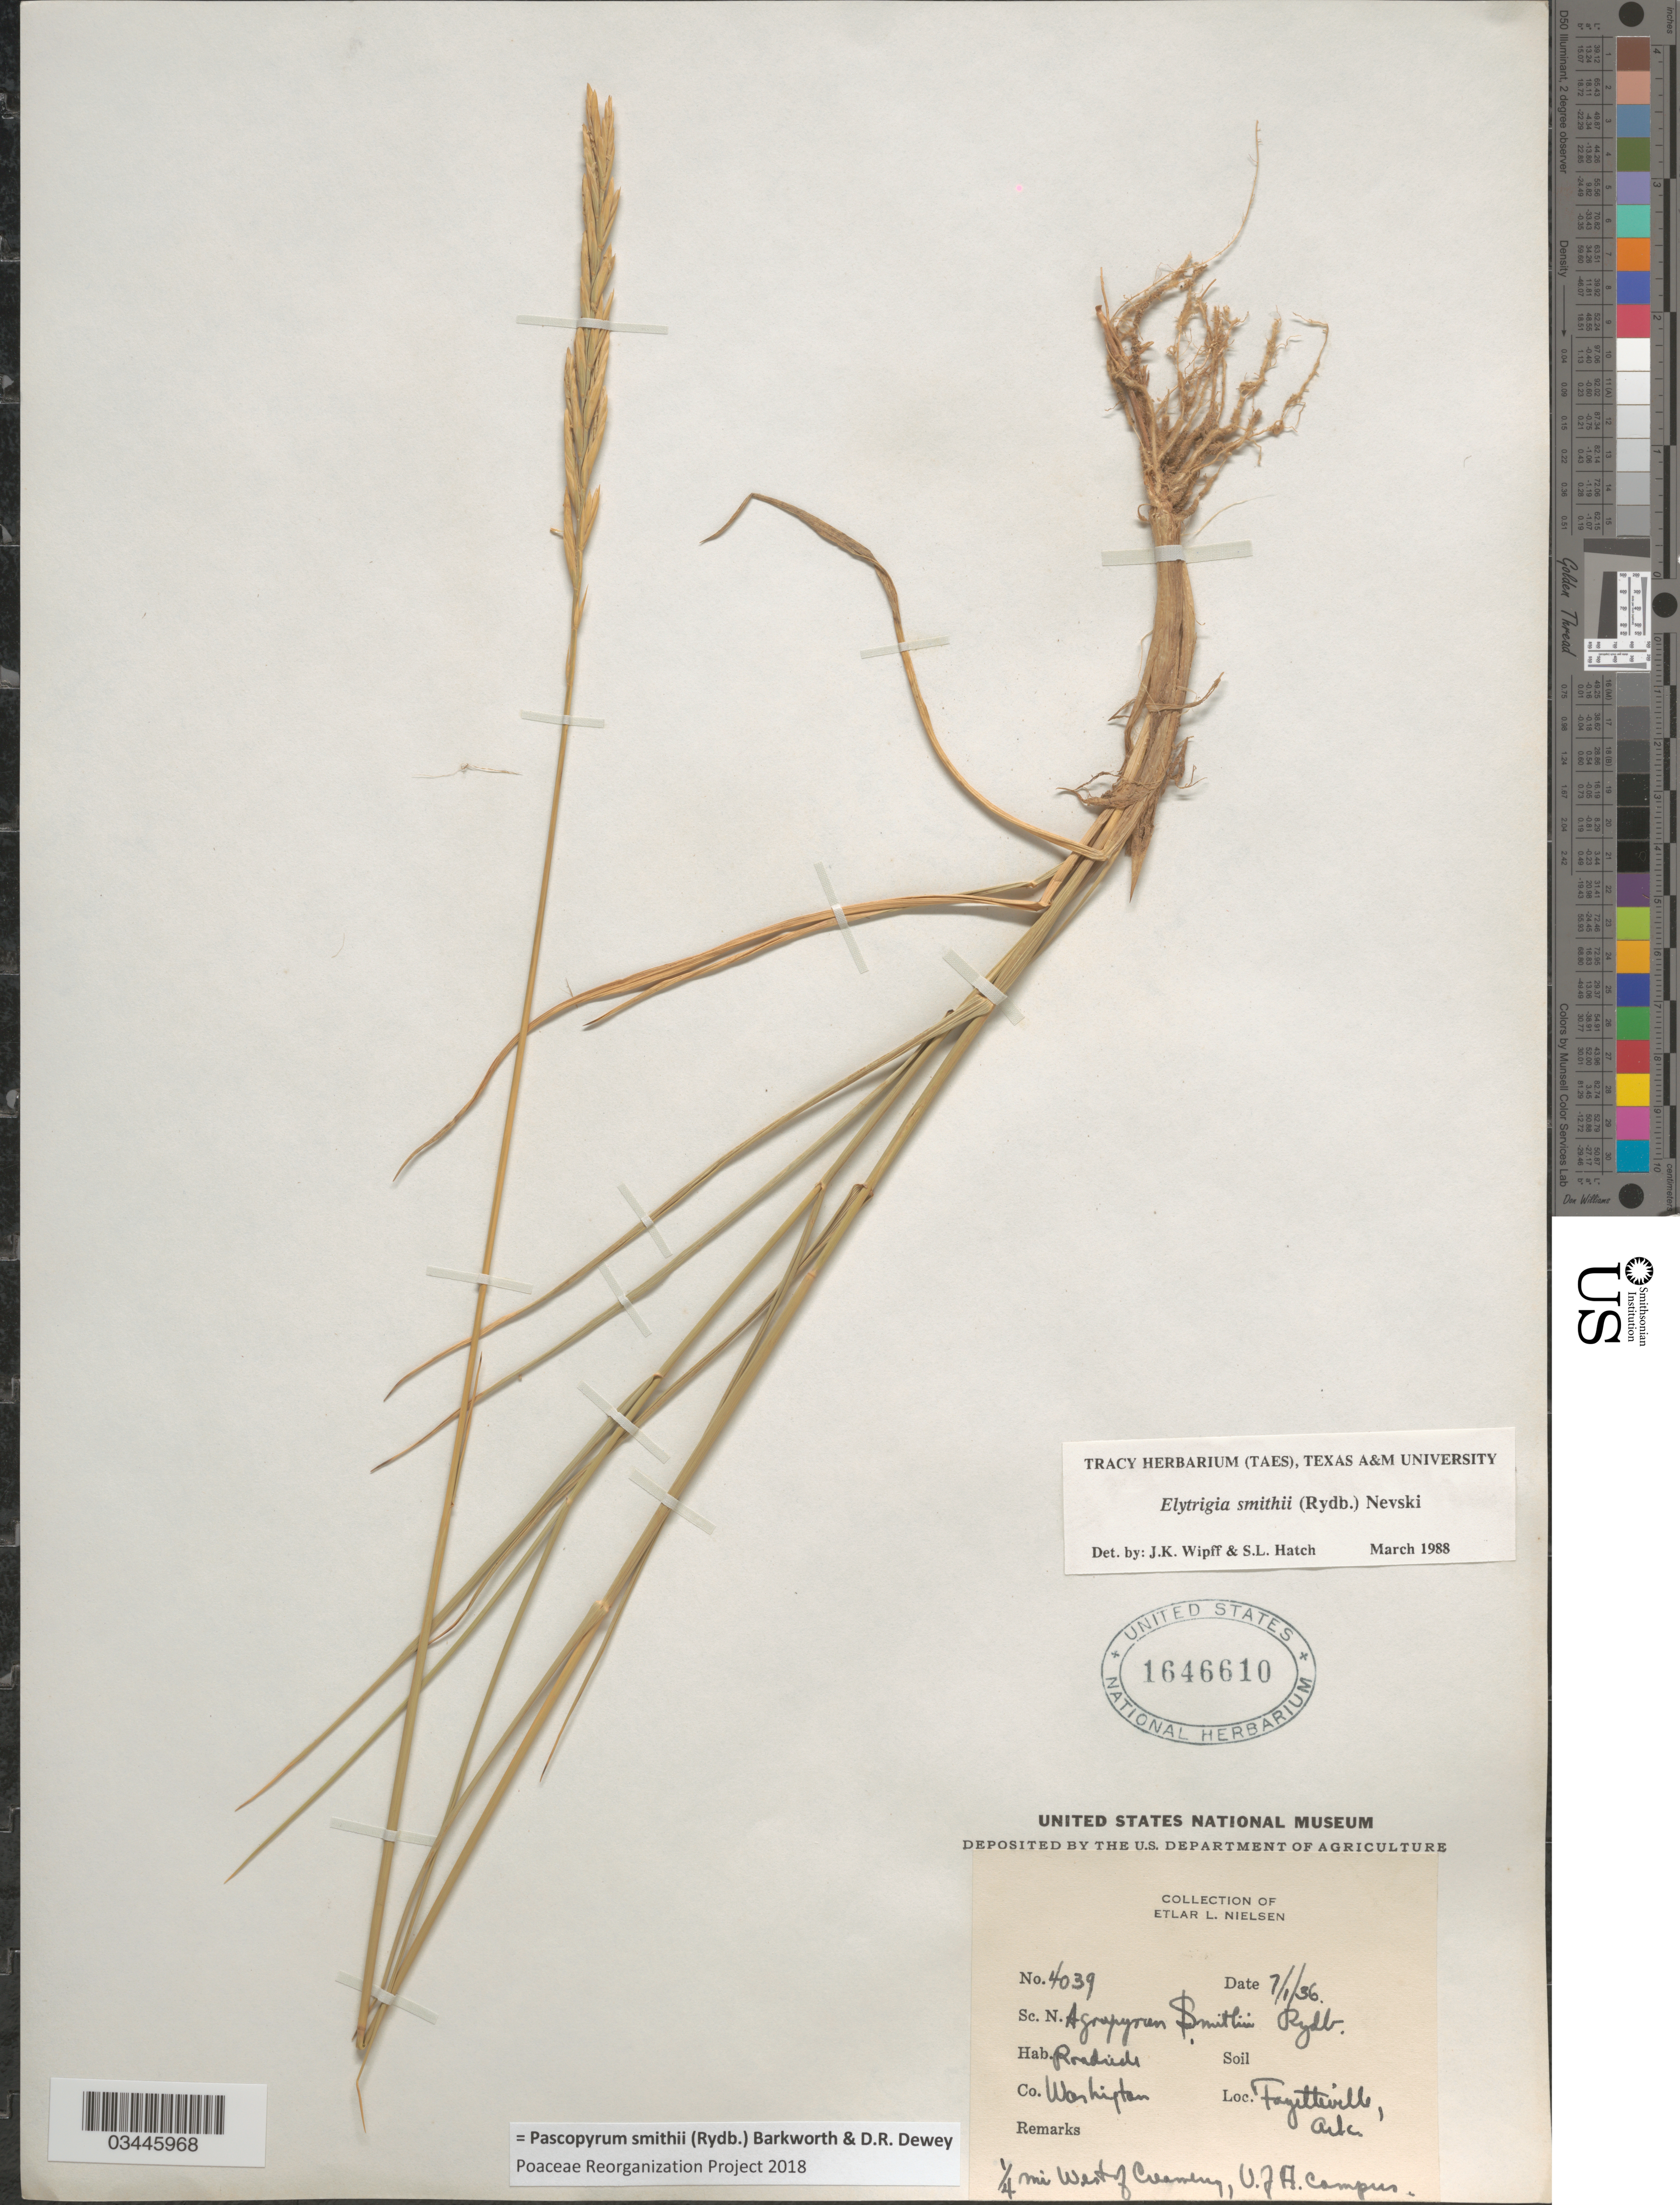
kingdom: Plantae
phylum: Tracheophyta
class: Liliopsida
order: Poales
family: Poaceae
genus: Pascopyrum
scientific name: Pascopyrum smithii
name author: (Rydb.) Barkworth & Dewey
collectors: E. L. Nielsen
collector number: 4039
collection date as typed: Transcribed d/m/y: 1/7/36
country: United States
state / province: Arkansas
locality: Co. Washington. Fayetteville. ¼ mi West of Creamery, U of A Campus.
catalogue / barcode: US 1646610